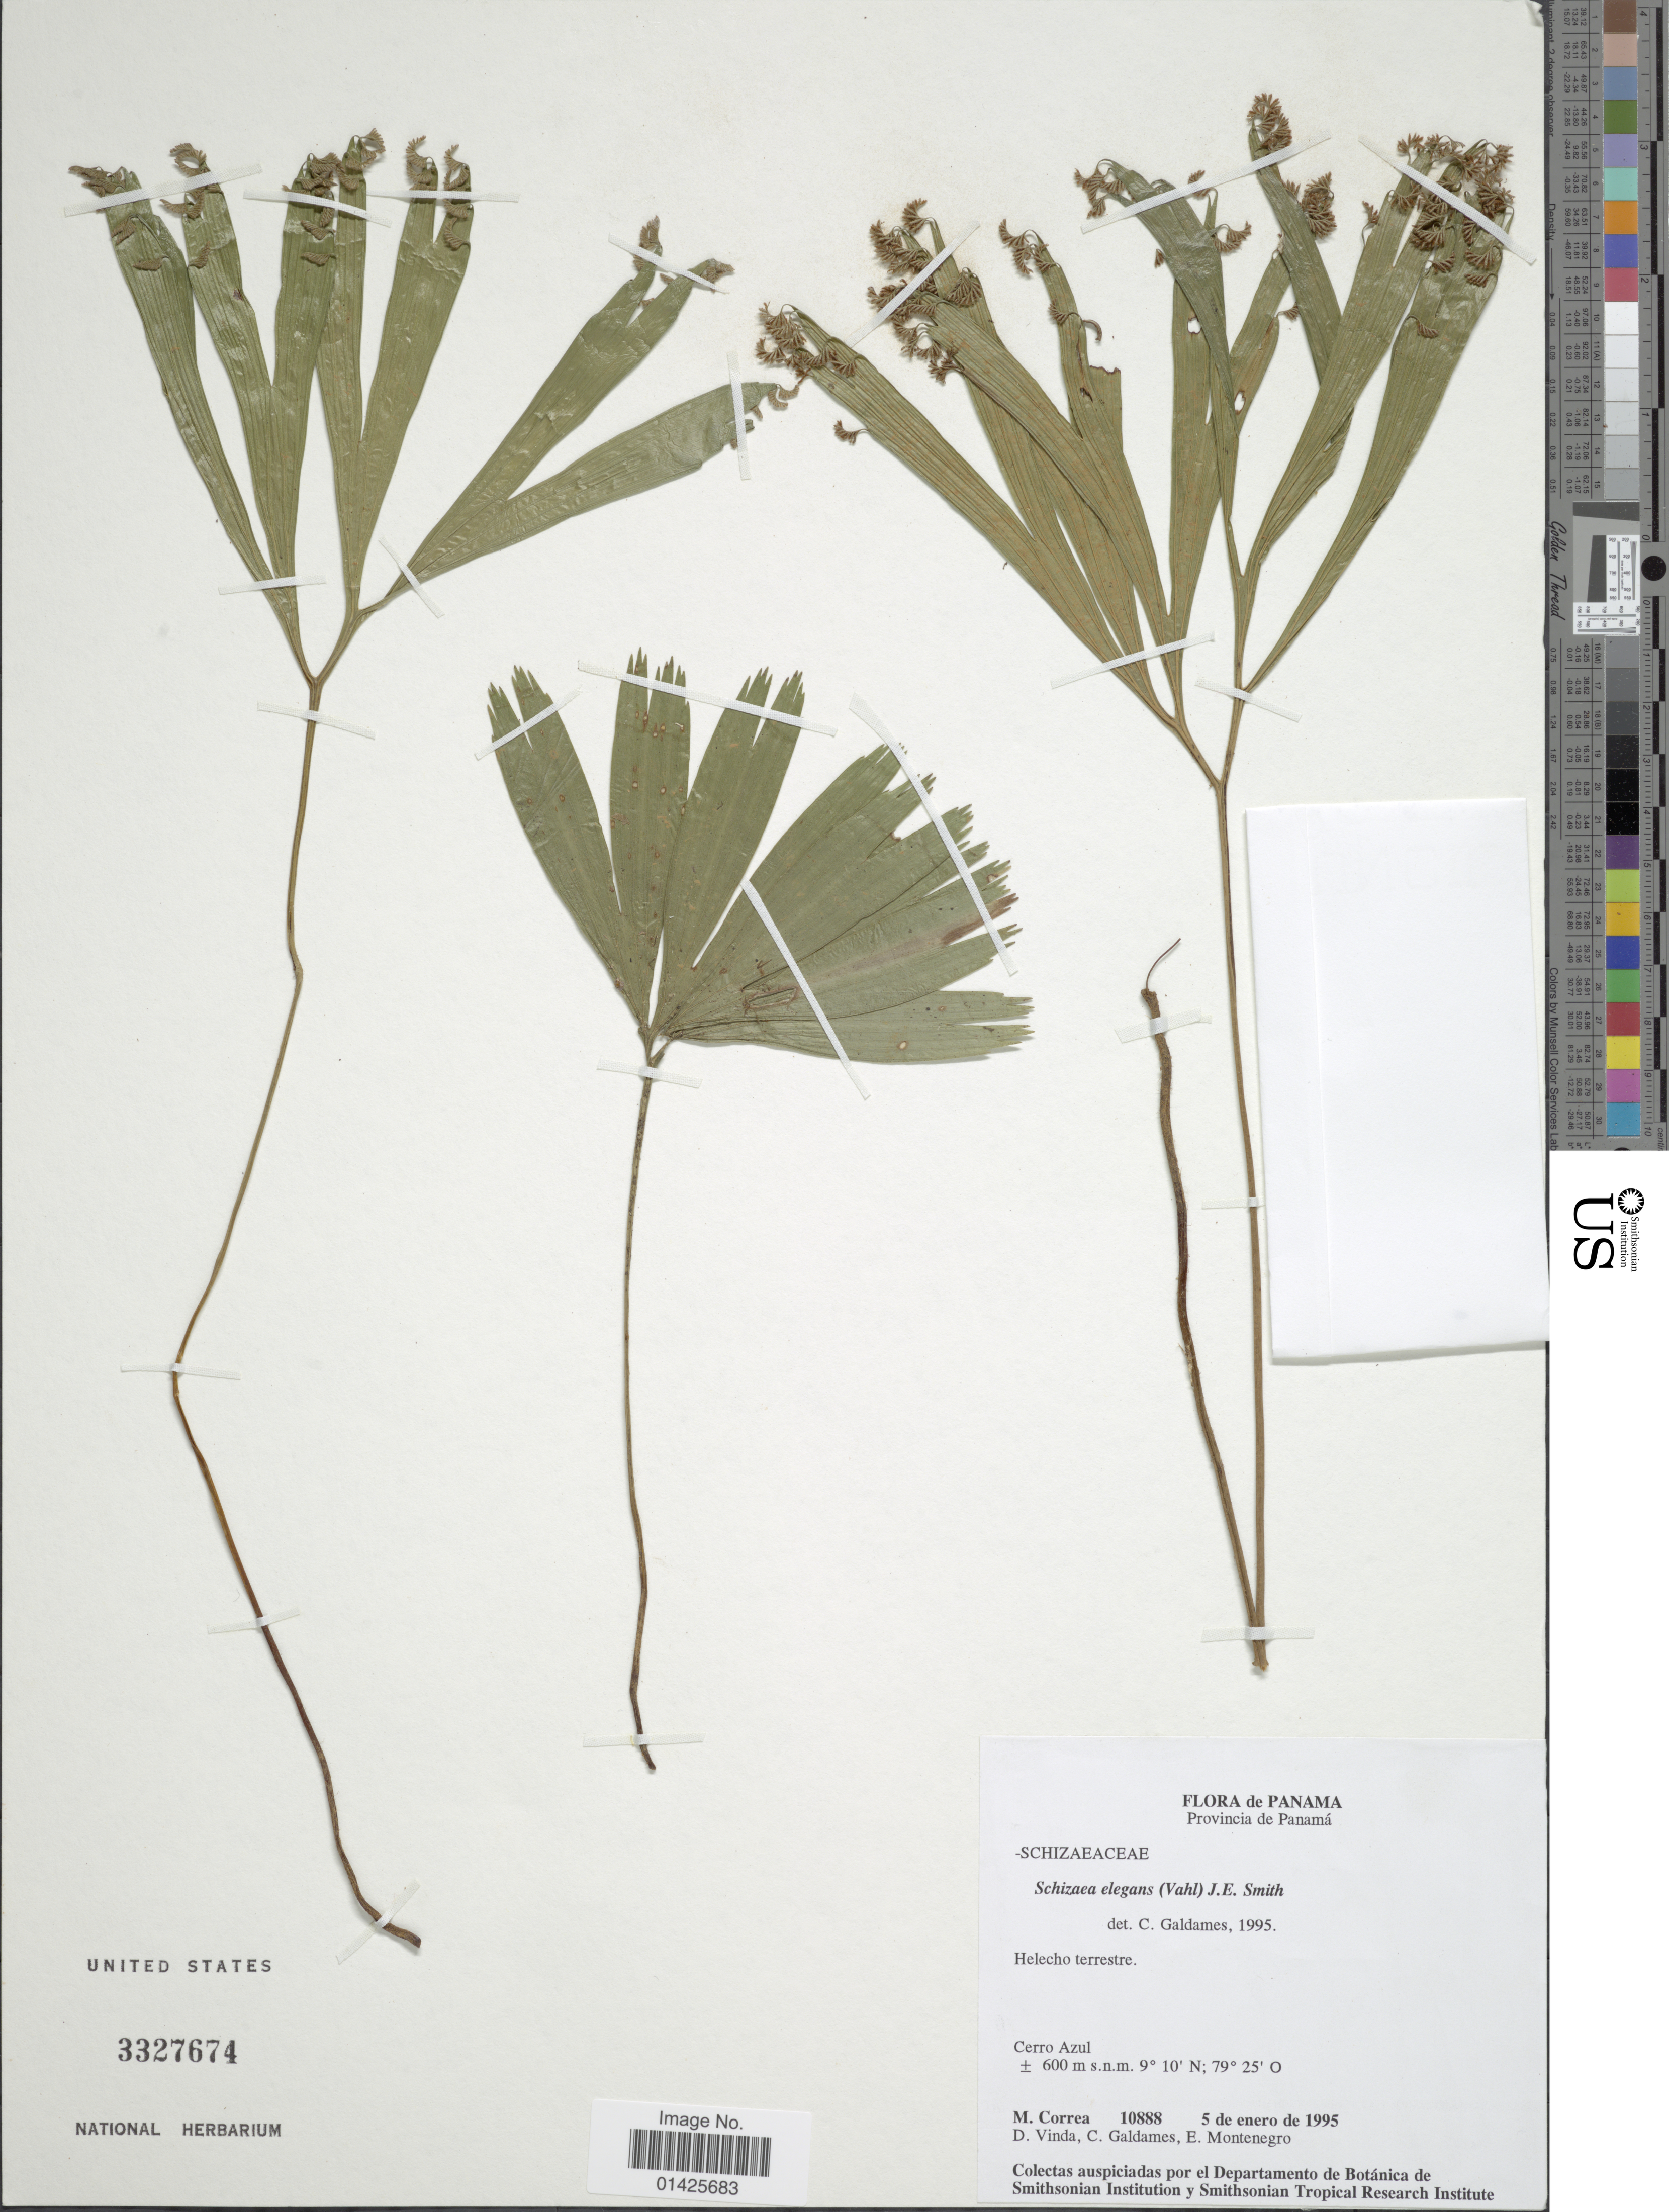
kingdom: Plantae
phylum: Tracheophyta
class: Polypodiopsida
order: Schizaeales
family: Schizaeaceae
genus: Schizaea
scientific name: Schizaea elegans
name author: (Vahl) Sw.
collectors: M. Correa, D. Vinda, C. Galdames & E. Montenegro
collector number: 10888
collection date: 1995-01-05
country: Panama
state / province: Panamá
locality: Cerro Azul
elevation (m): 600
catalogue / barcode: US 3327674